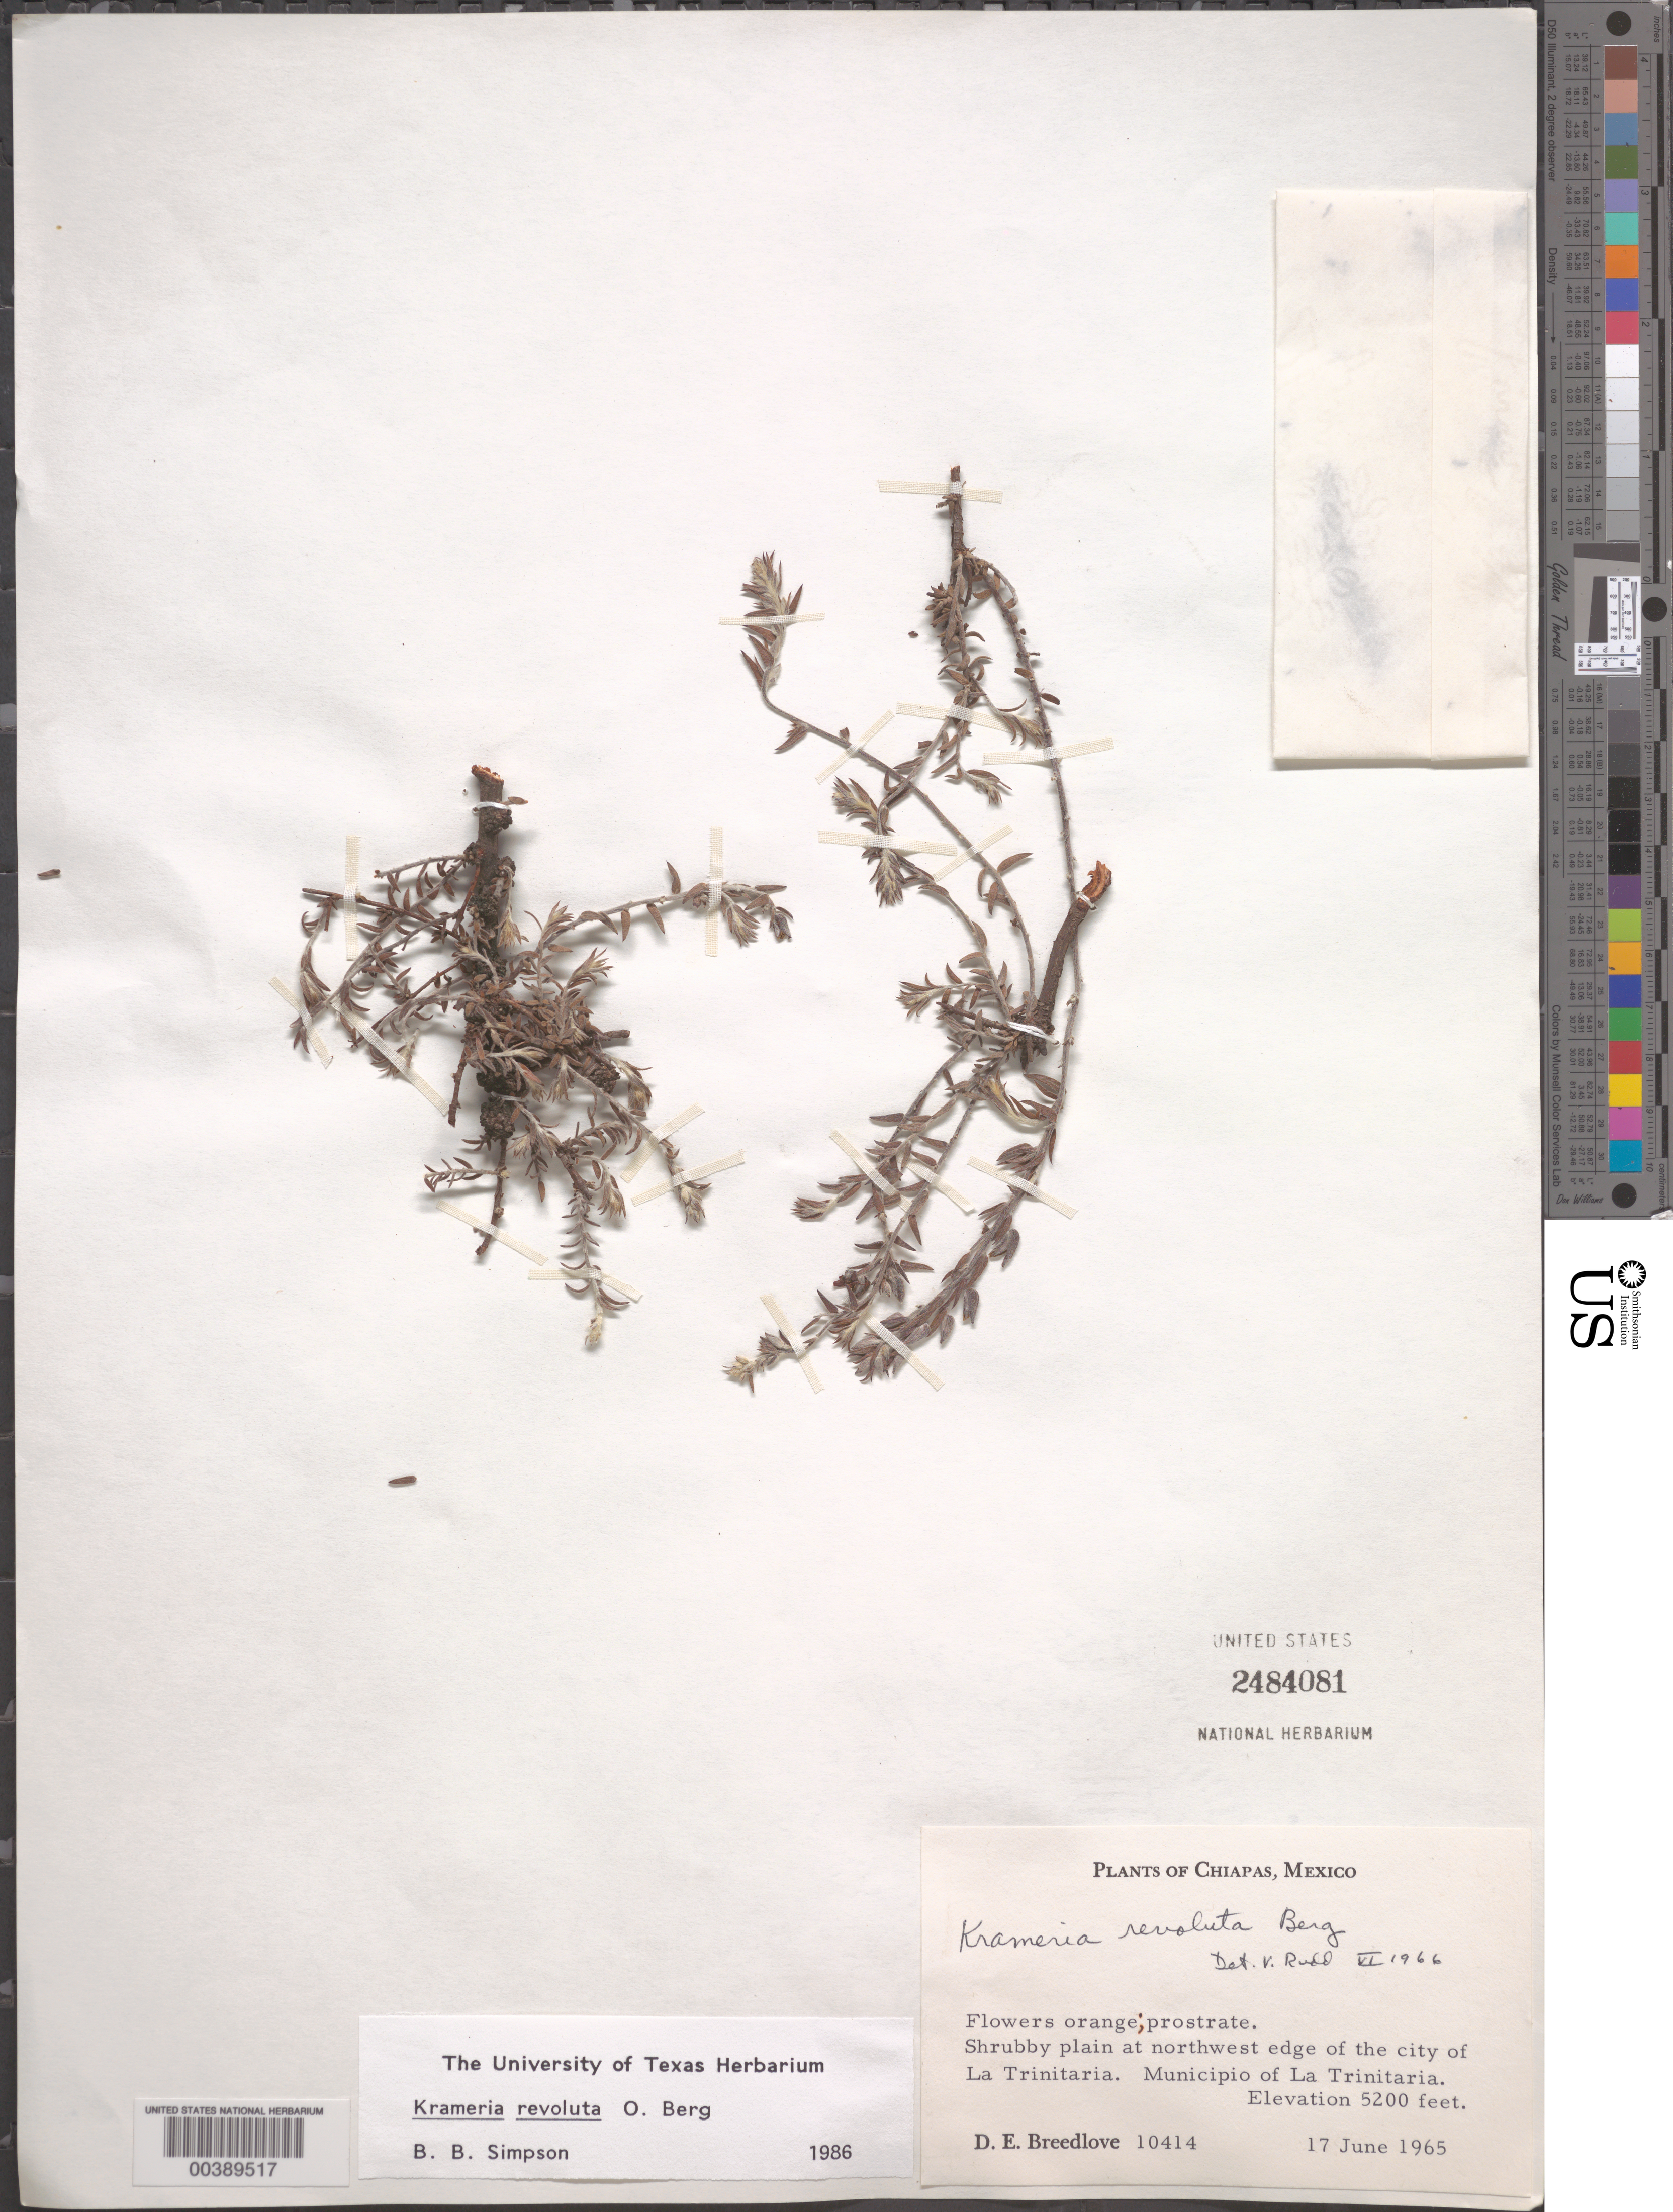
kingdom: Plantae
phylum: Tracheophyta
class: Magnoliopsida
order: Zygophyllales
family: Krameriaceae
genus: Krameria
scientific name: Krameria revoluta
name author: O. Berg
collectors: D. E. Breedlove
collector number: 10414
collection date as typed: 17 Jun 1965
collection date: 1965-06-17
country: Mexico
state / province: Chiapas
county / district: Trinitaria, La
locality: NW edge of the city of La Trinitaria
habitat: Shrubby plain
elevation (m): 1585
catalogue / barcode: US 2484081